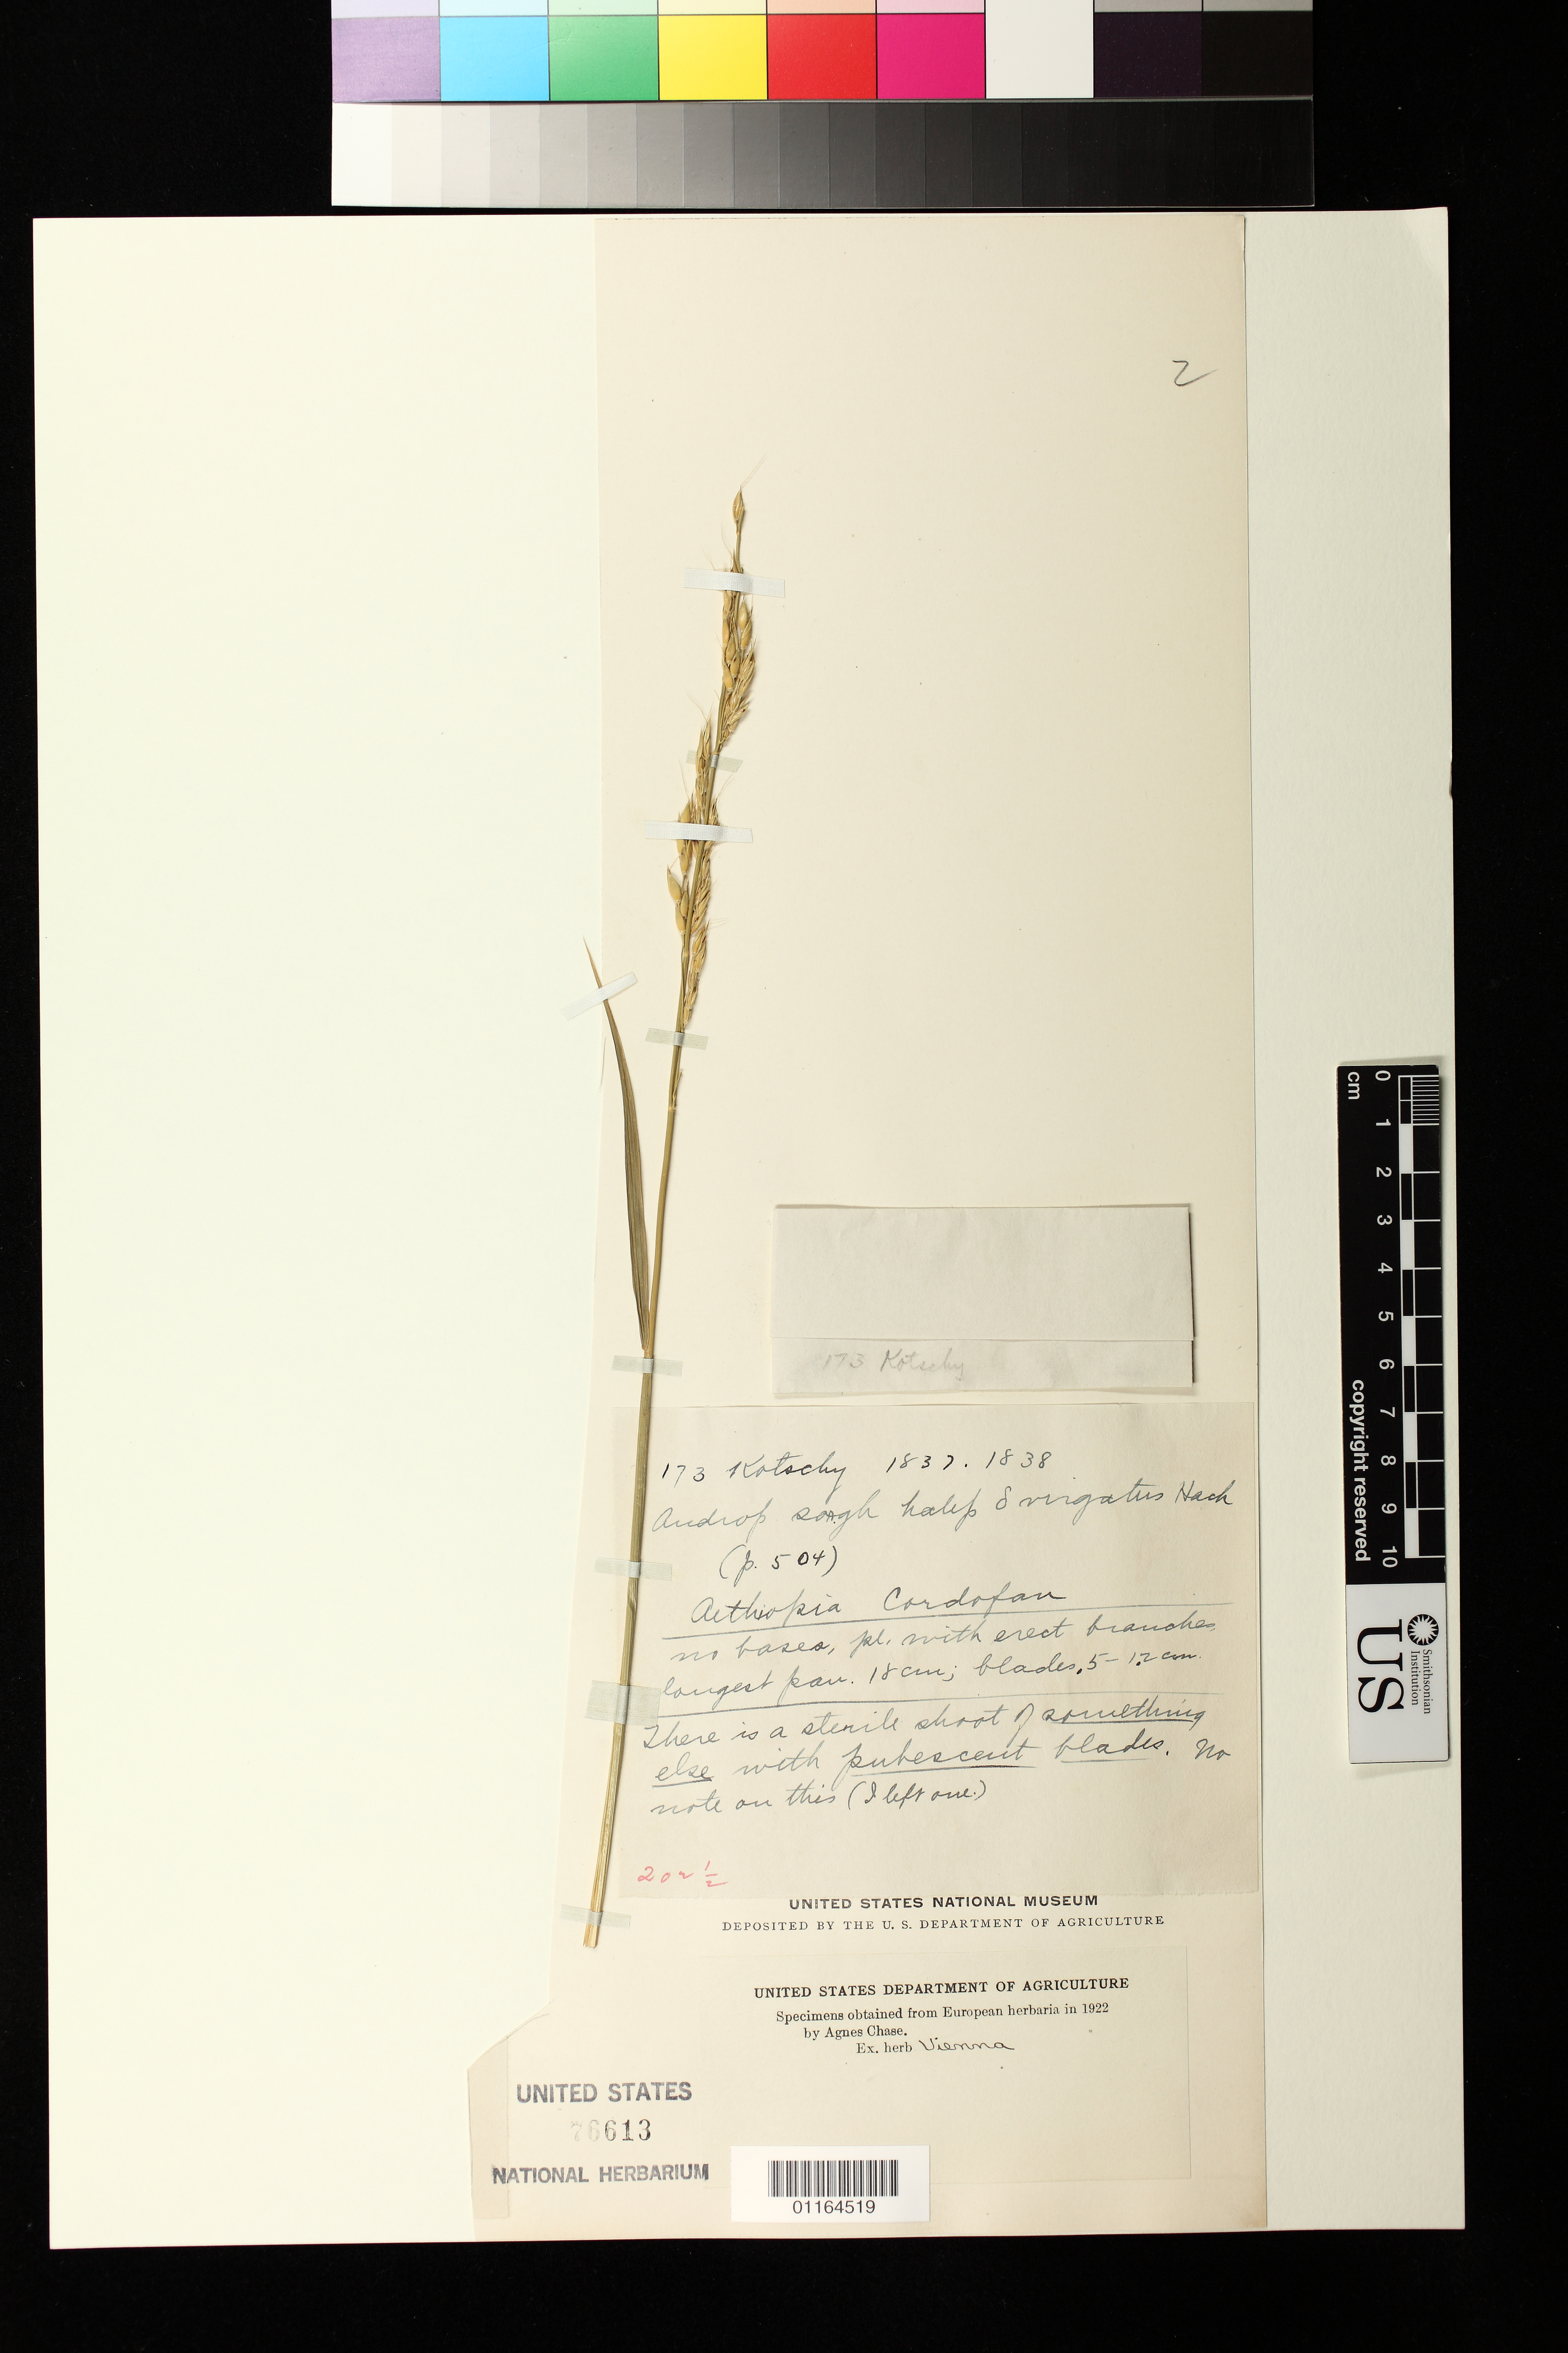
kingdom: Plantae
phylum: Tracheophyta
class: Liliopsida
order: Poales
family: Poaceae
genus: Andropogon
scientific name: Andropogon sorghum var. virgatus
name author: Hack.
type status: Syntype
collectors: K. G. Kotschy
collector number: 173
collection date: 1837/1838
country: Sudan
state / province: Ġharb Kurdufān / Janūb Kurdufān / Shamāl Kurdufān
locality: Aethiopia Cordofan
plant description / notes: Fragmentary material of type specimen ex herb. Vienna.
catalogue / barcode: US 76613